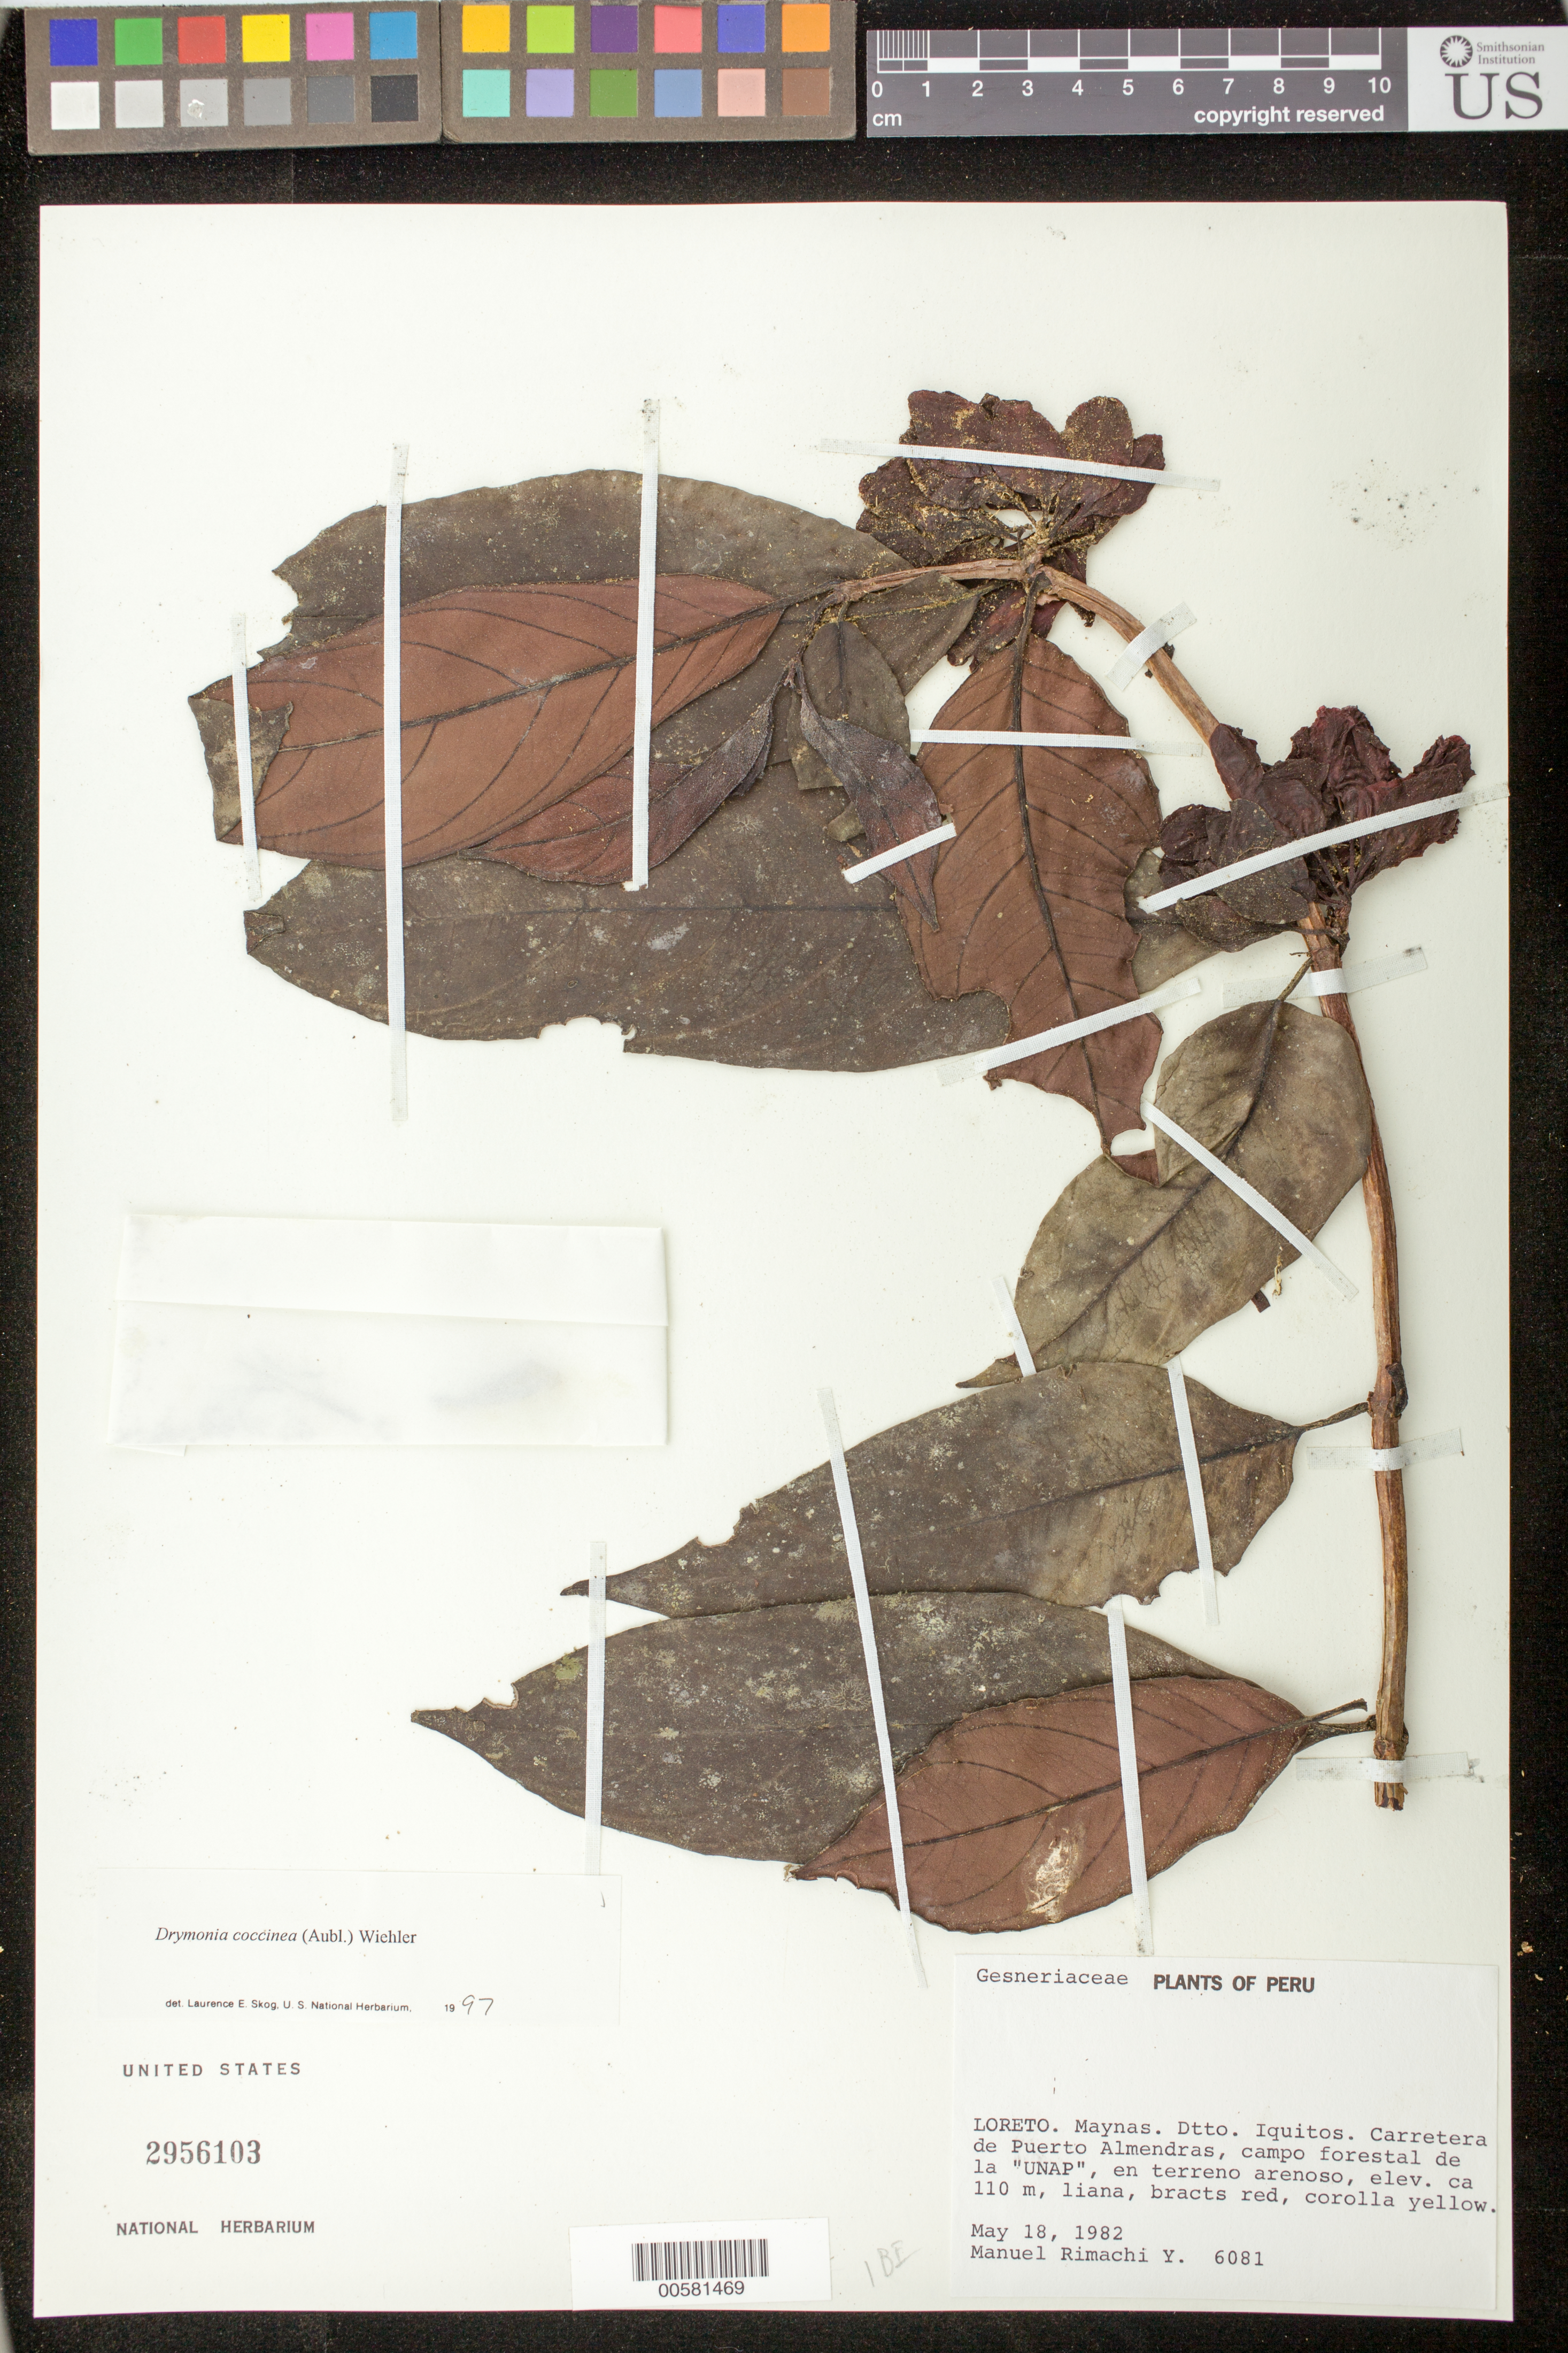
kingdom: Plantae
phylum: Tracheophyta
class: Magnoliopsida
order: Lamiales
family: Gesneriaceae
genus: Drymonia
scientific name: Drymonia coccinea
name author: (Aubl.) Wiehler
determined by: Skog, Laurence E.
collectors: M. Rimachi Y.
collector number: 6081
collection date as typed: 18 May 1982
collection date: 1982-05-18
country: Peru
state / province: Loreto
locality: Maynas, Dtto. Iquitos; Carretera de Puerto Almendras, campo forestal de la "UNAP"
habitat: En terreno arenoso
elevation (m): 110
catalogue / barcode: US 2956103